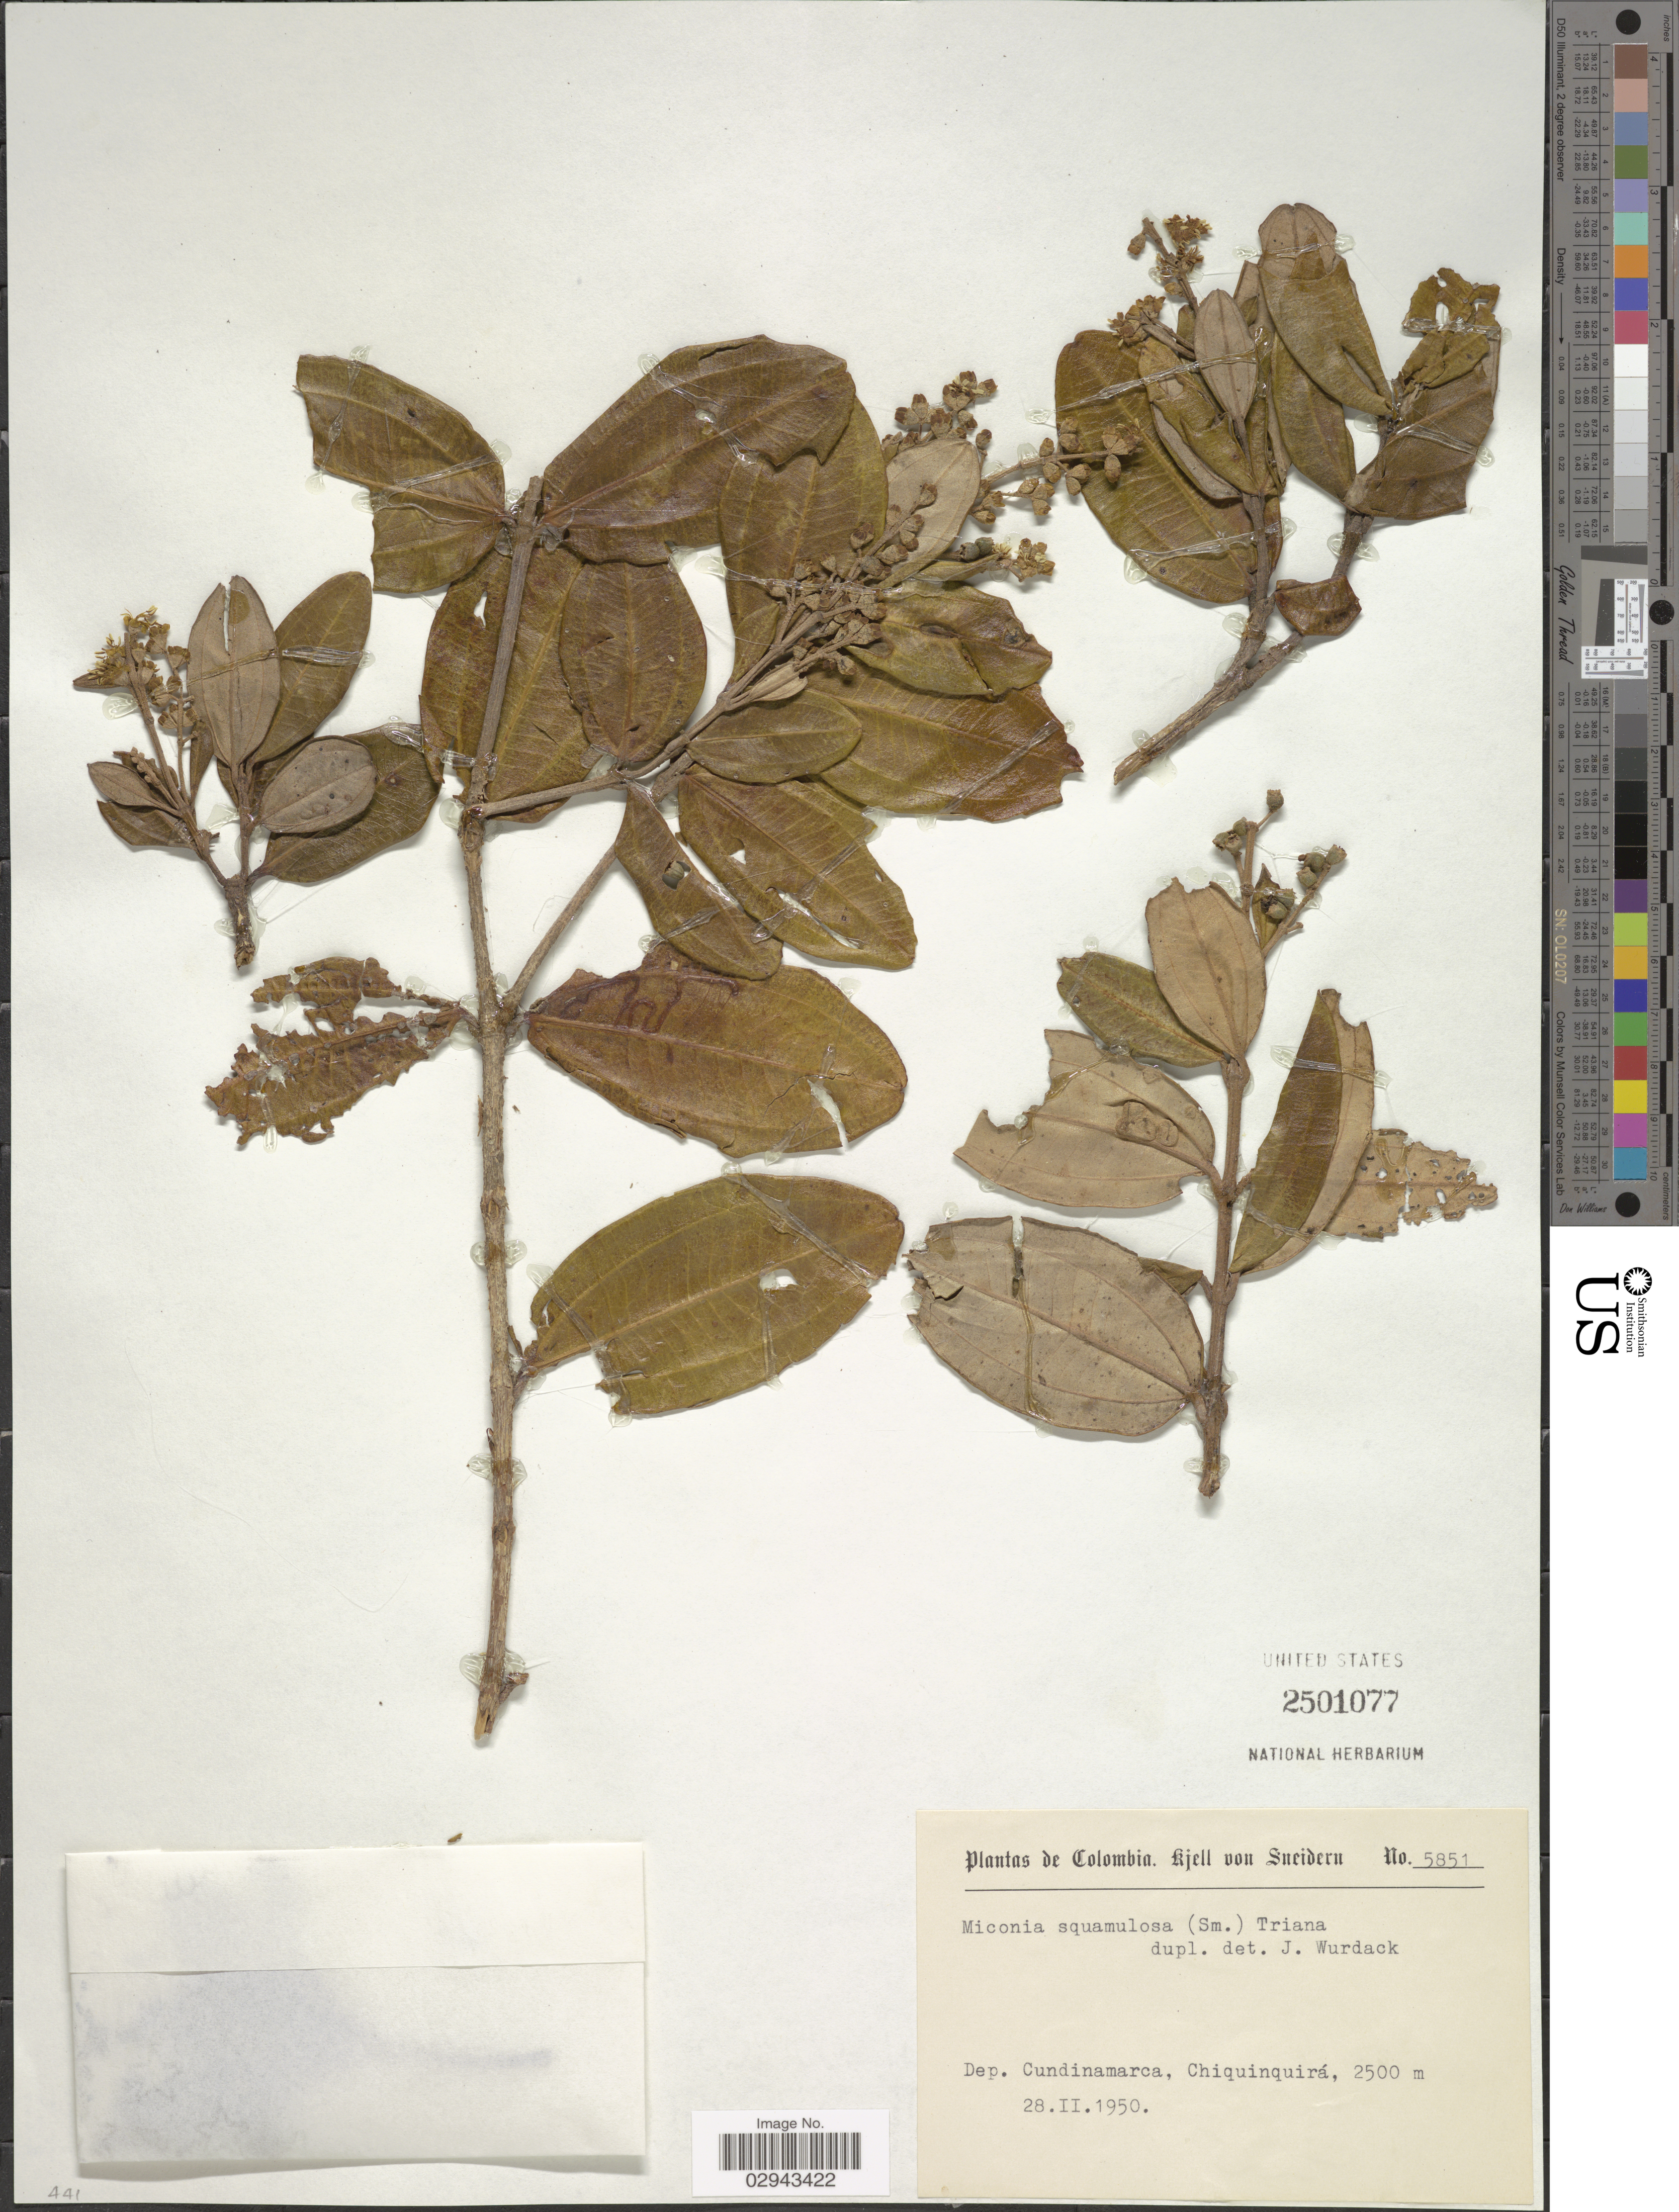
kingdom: Plantae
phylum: Tracheophyta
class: Magnoliopsida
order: Myrtales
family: Melastomataceae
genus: Miconia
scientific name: Miconia squamulosa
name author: (Sm.) Triana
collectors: K. von Sneidern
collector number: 5851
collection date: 1950-02-28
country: Colombia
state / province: Cundinamarca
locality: Dep. Cundinamarca, Chiquinquirá.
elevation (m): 2500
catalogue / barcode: US 2501077